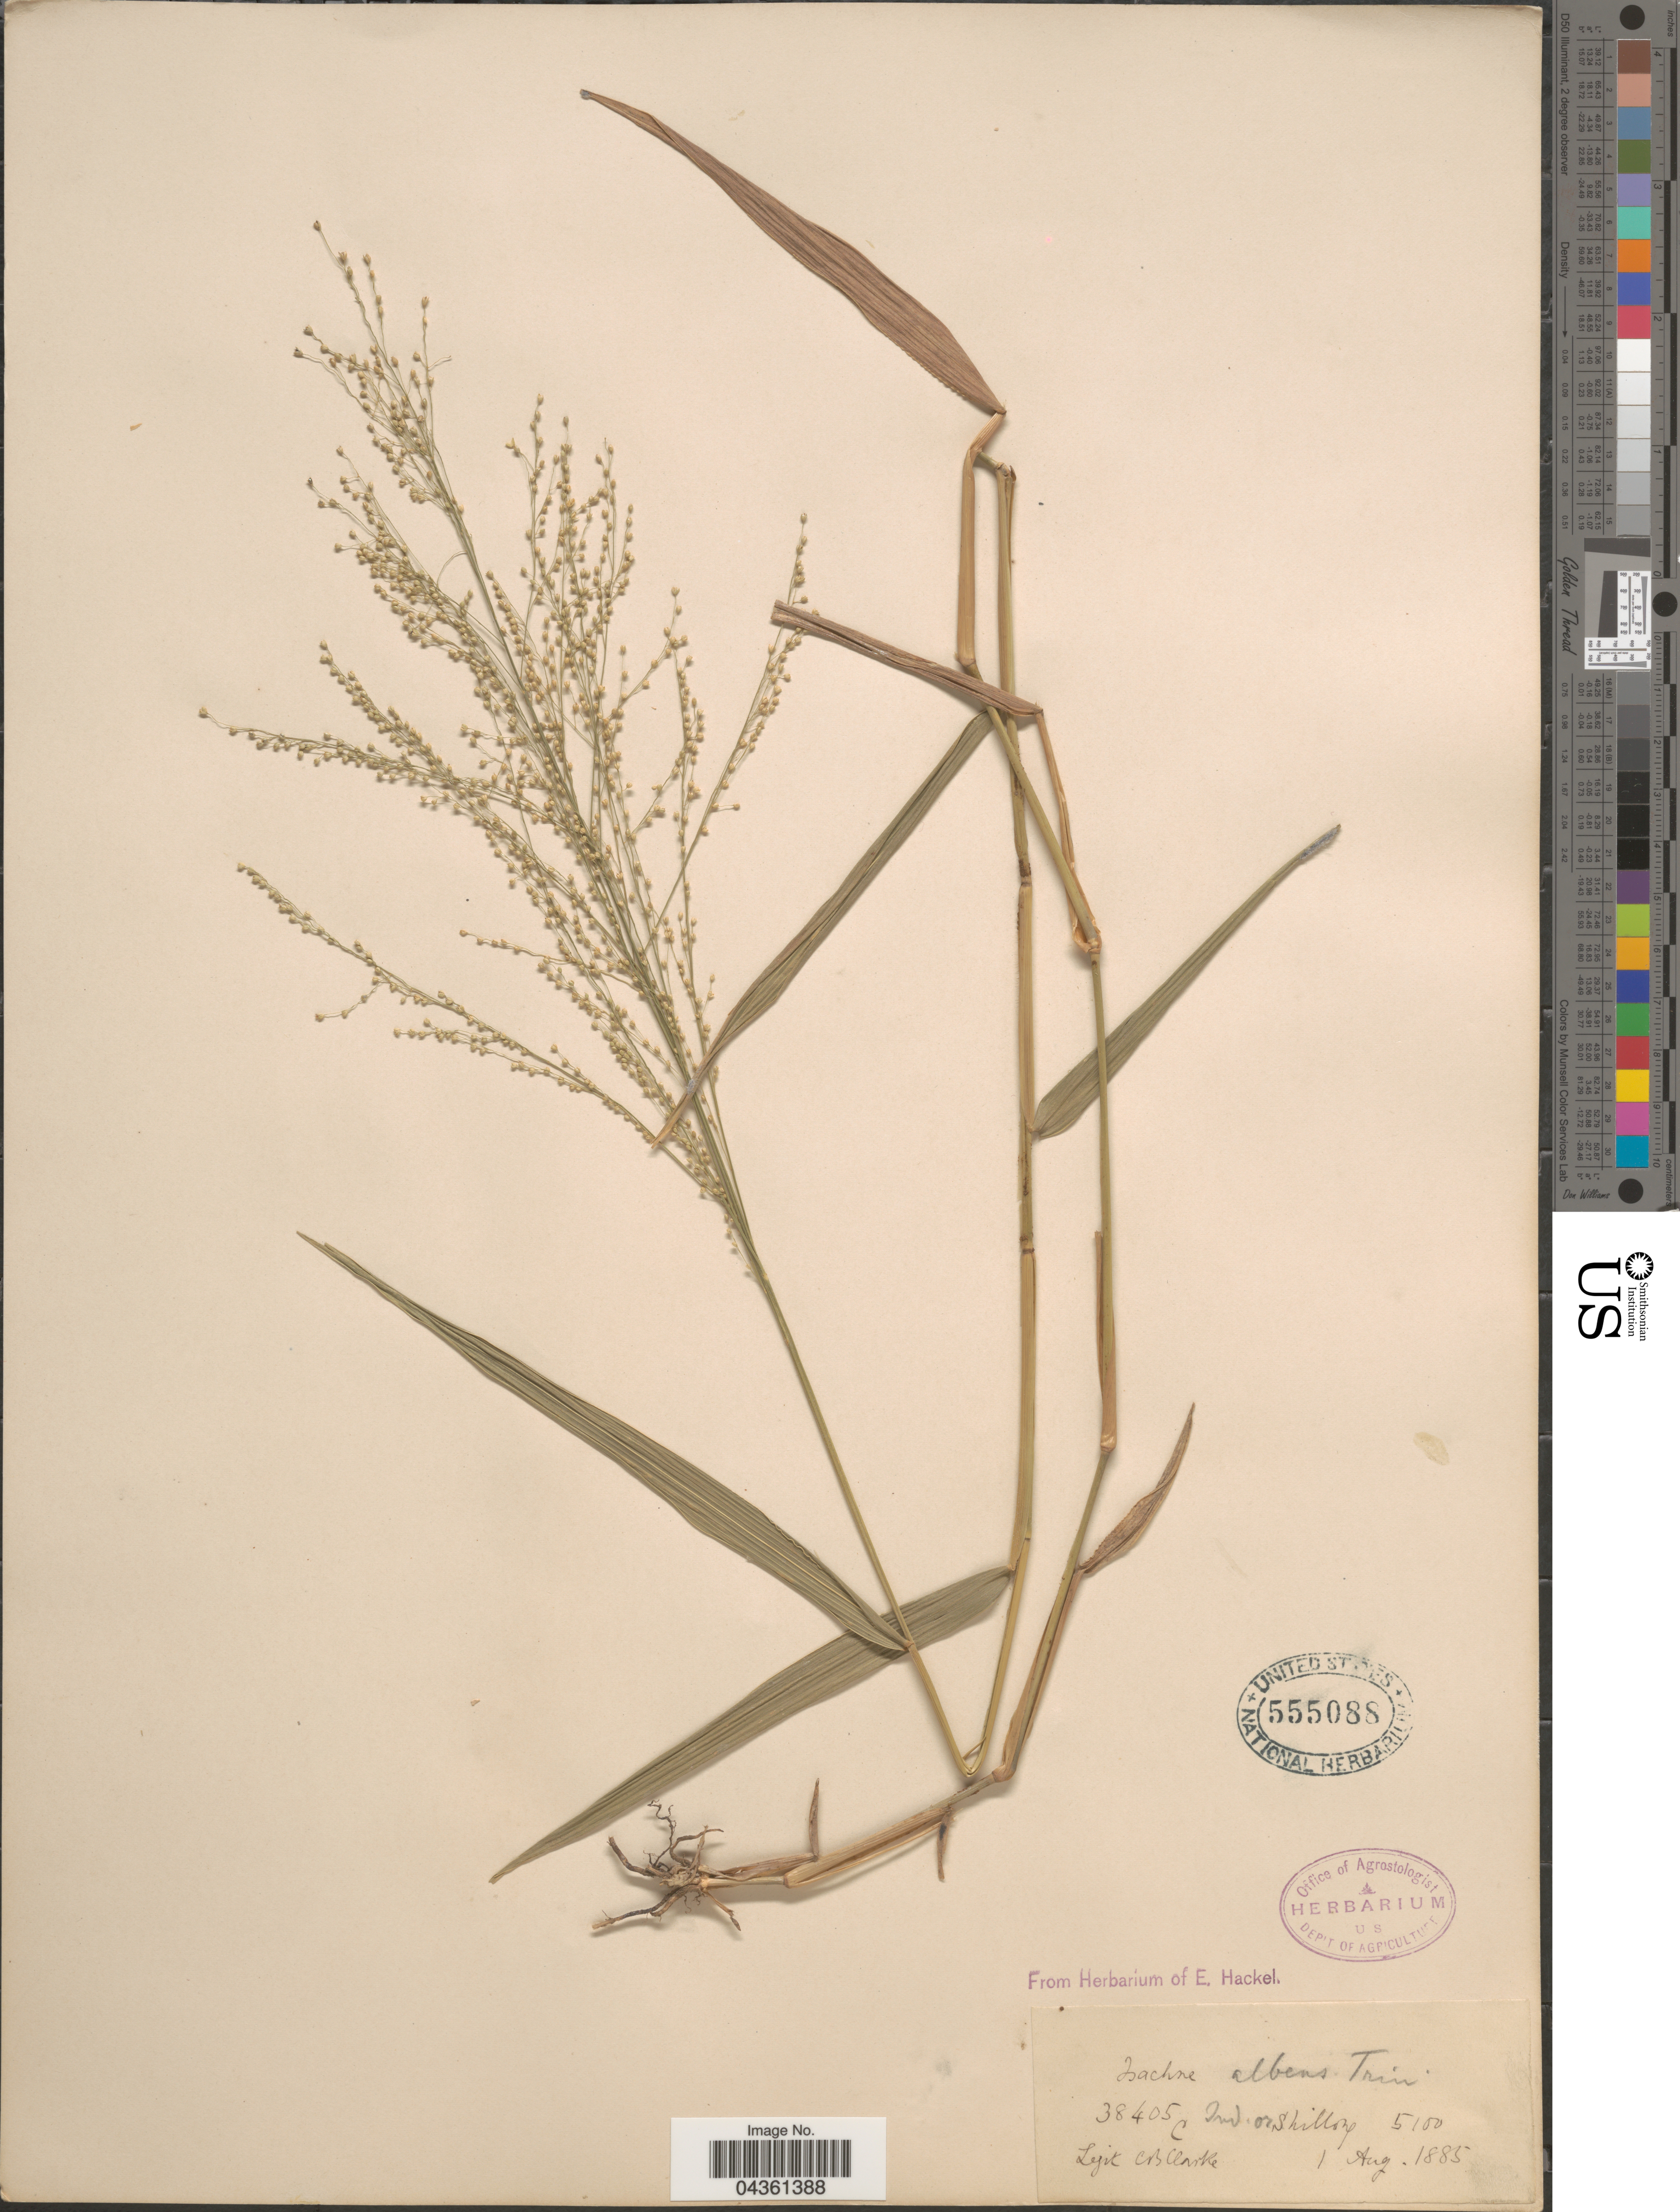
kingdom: Plantae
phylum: Tracheophyta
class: Liliopsida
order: Poales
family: Poaceae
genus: Isachne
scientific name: Isachne albens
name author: Trin.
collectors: C. B. Clarke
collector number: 38405C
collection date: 1885-08-01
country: India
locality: Ind. or. Shillong.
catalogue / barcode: US 555088